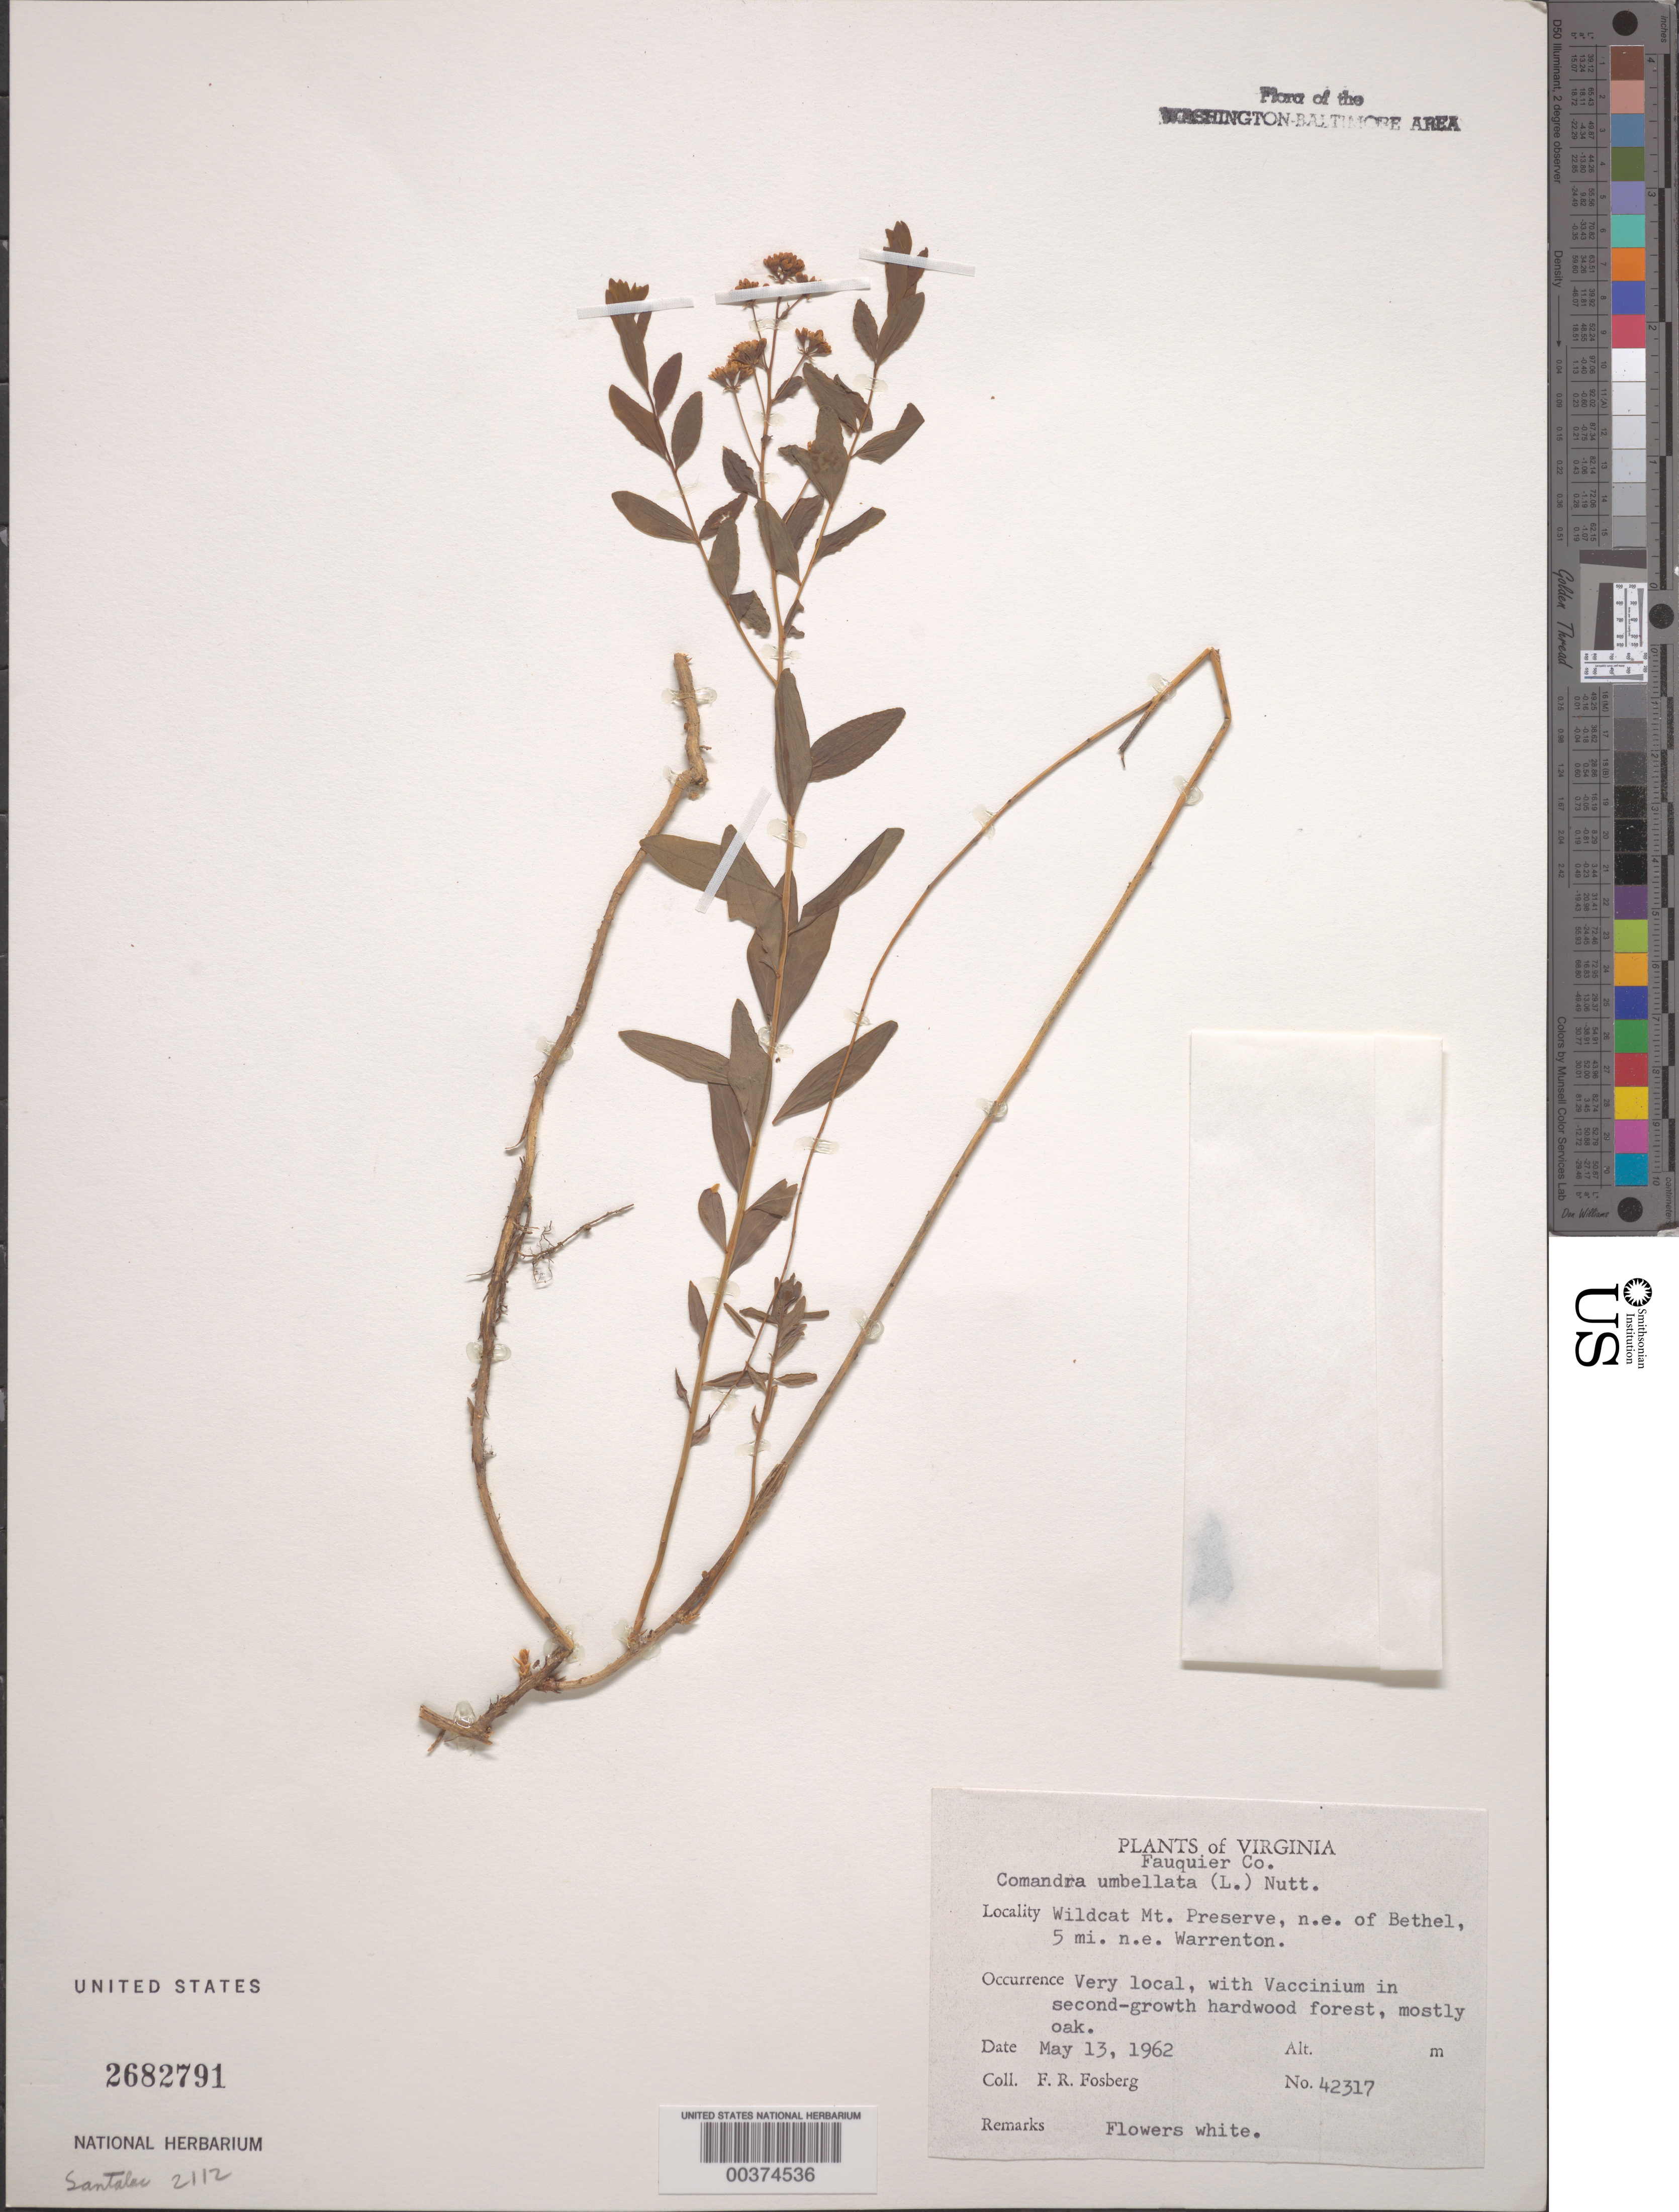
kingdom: Plantae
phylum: Tracheophyta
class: Magnoliopsida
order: Santalales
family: Comandraceae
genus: Comandra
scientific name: Comandra umbellata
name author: (L.) Nutt.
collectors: F. R. Fosberg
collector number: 42317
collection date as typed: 13 May 1962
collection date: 1962-05-13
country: United States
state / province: Virginia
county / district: Fauquier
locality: Wildcat Mountain Preserve, northeast of Bethel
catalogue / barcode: US 2682791